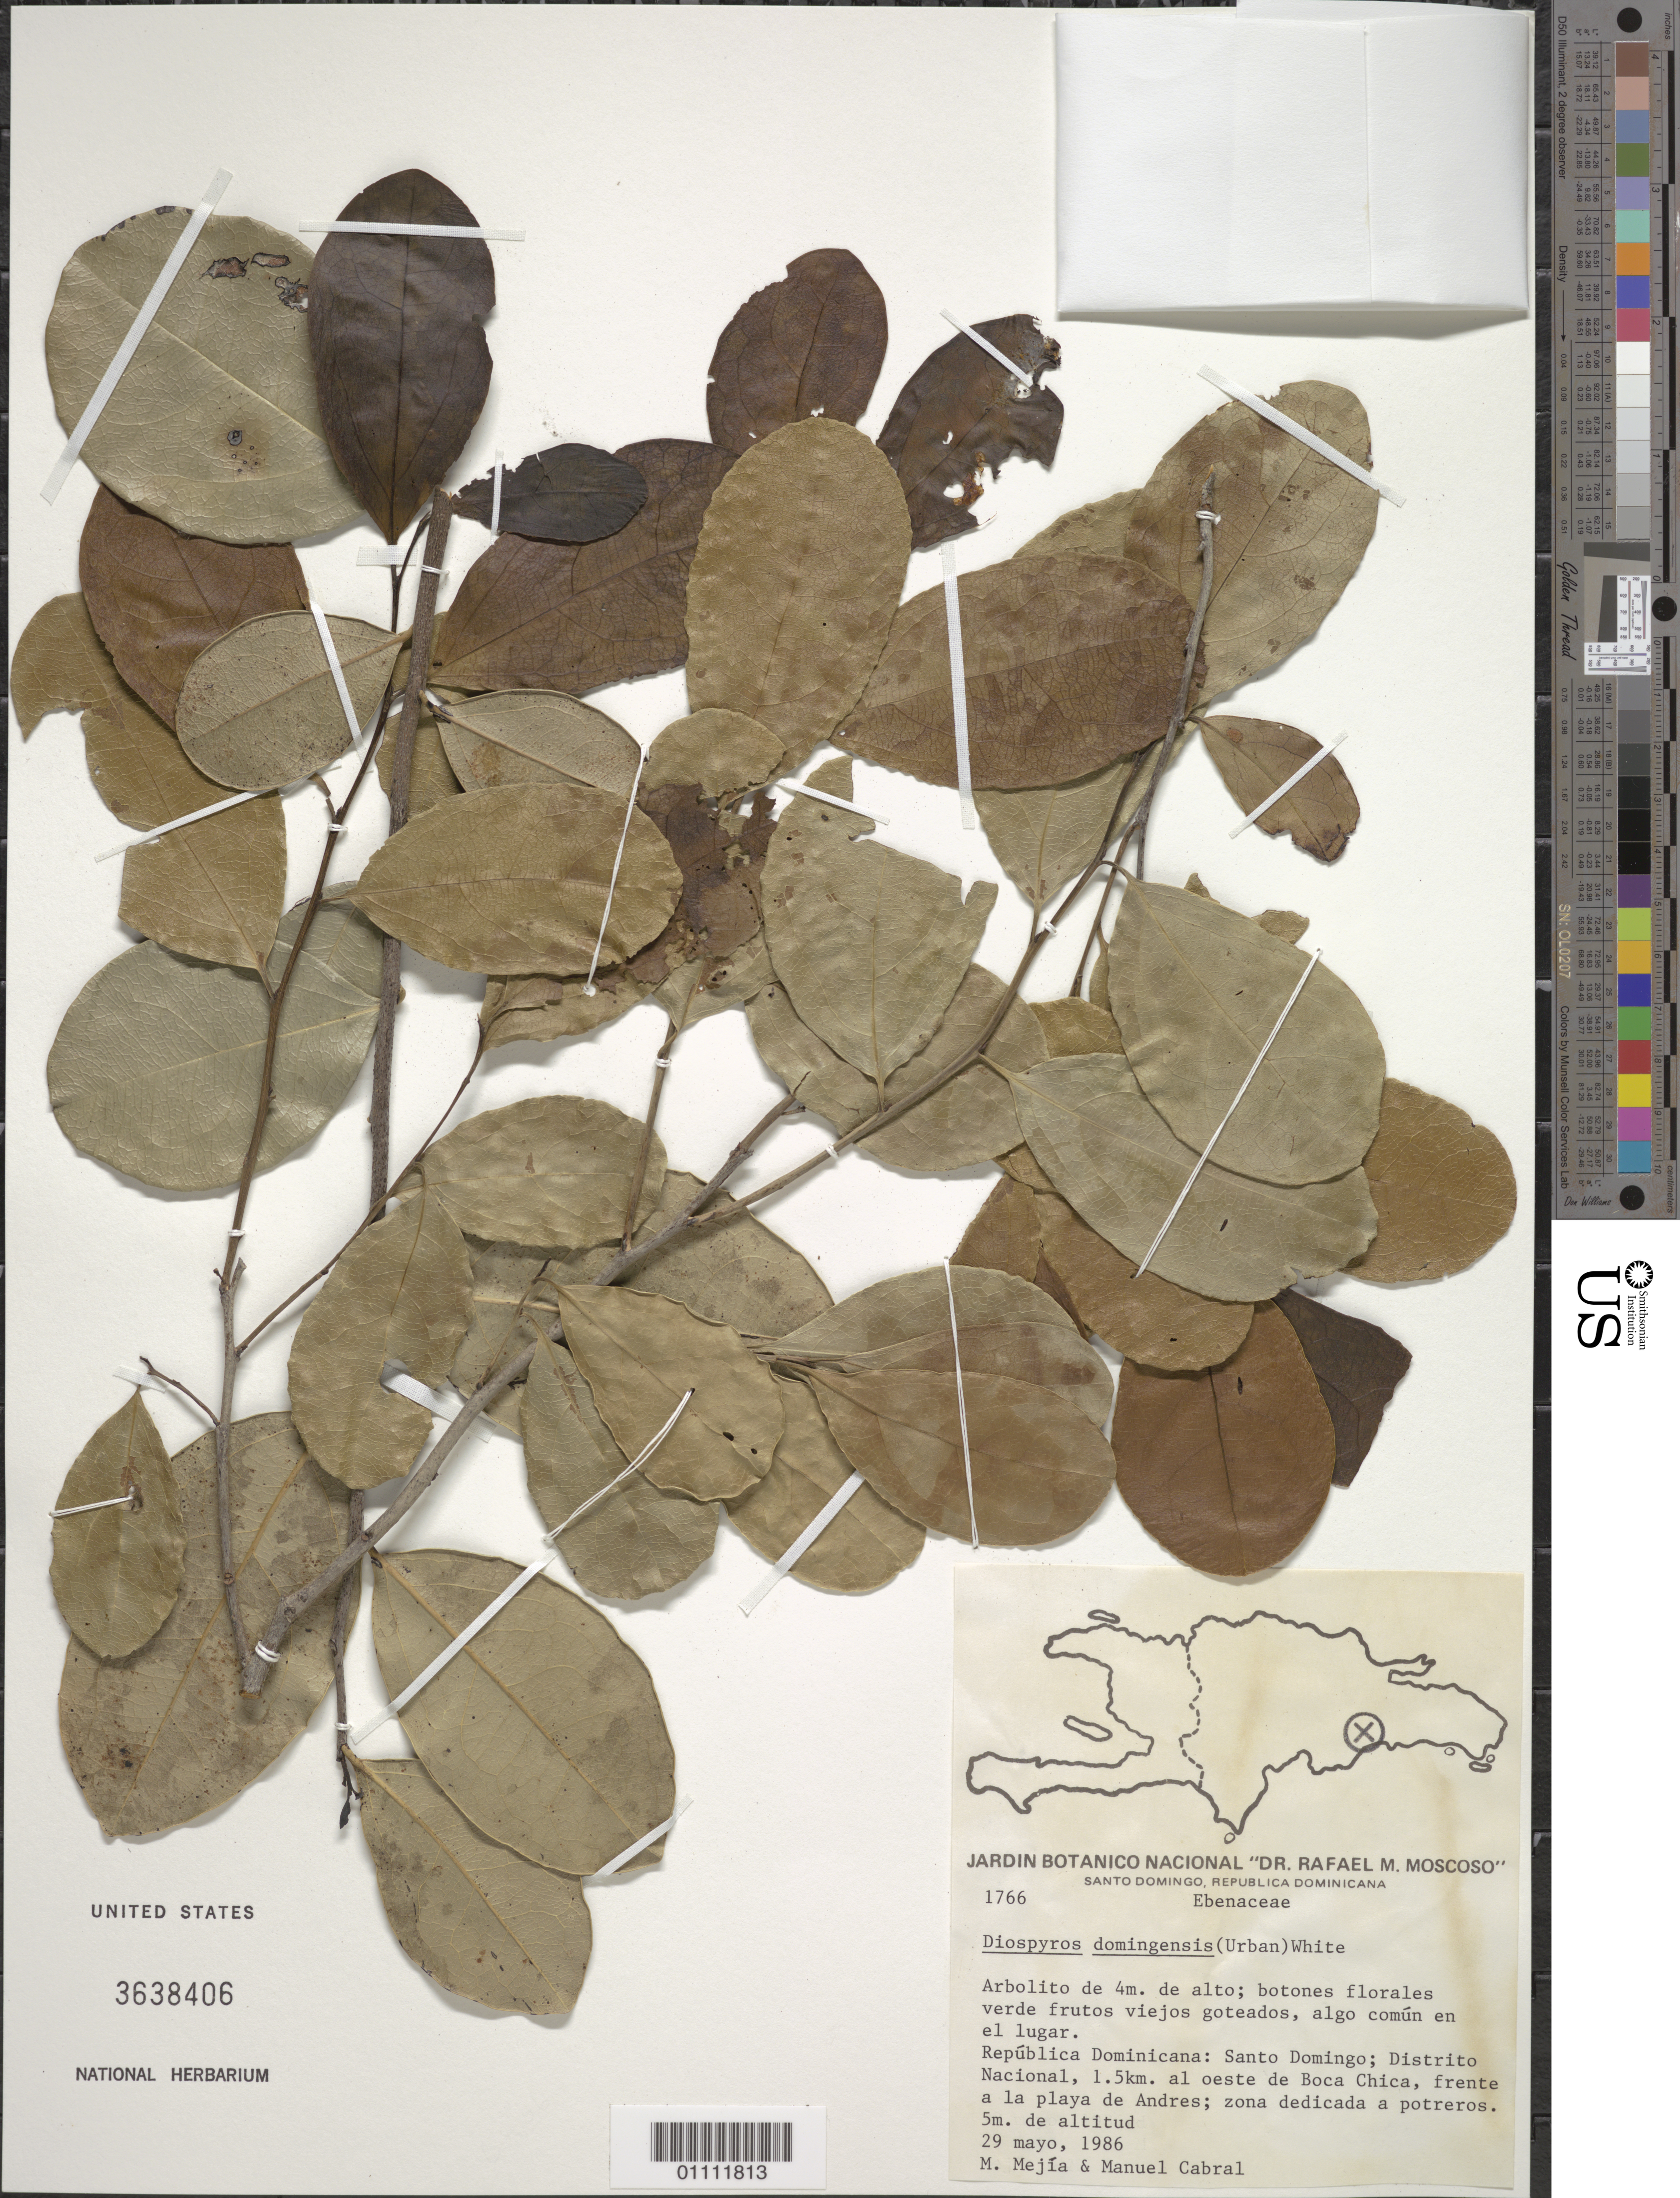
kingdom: Plantae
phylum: Tracheophyta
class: Magnoliopsida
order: Ericales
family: Ebenaceae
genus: Diospyros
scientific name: Diospyros domingensis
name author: (Urb.) Alain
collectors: M. Mejia & M. Cabral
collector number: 1766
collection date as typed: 29 May 1986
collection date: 1986-05-29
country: Dominican Republic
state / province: Distrito Nacional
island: Hispaniola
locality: Santo Domingo, 1.5 km al oeste de Boca Chica, frente a la playa de Andres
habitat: Zona dedicada a potreros, algo común en el lugar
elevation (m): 5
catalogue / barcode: US 3638406